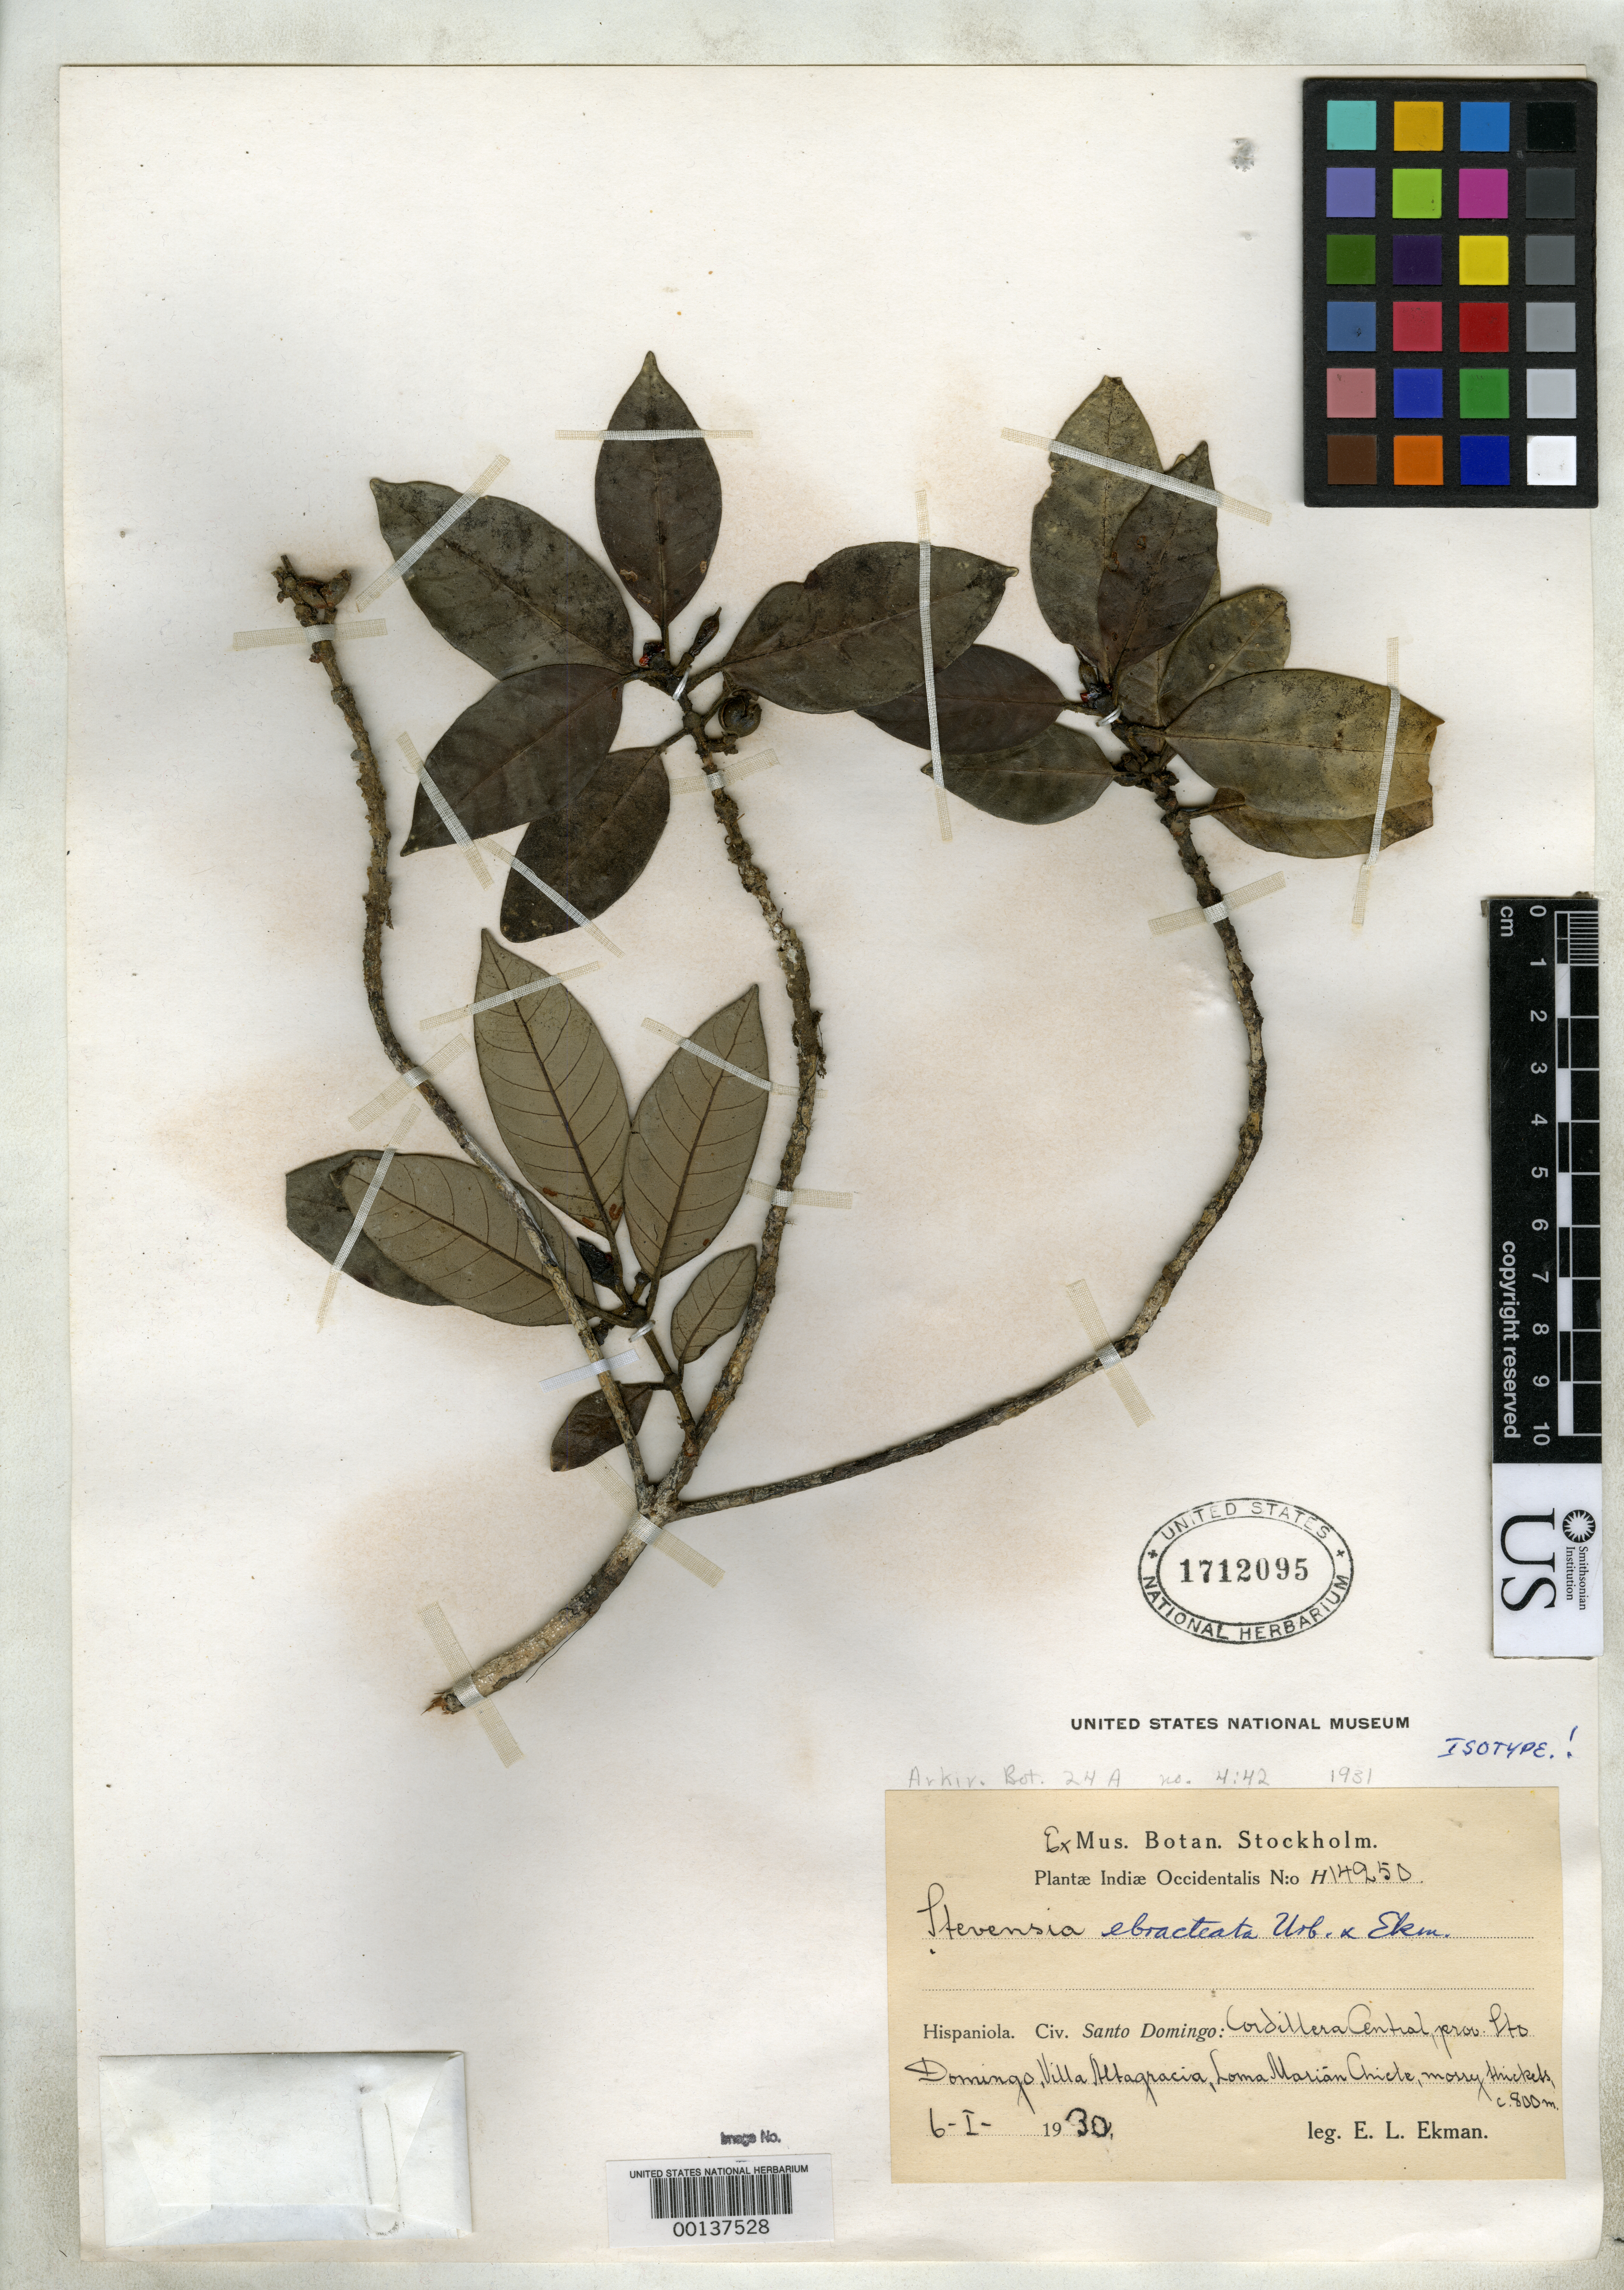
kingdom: Plantae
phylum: Tracheophyta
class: Magnoliopsida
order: Gentianales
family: Rubiaceae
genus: Stevensia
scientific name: Stevensia ebracteata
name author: Urb. & Ekman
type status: Isotype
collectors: E. L. Ekman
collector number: H 14250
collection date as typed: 06 Jan 1930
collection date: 1930-01-06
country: Cuba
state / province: Las Villas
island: Greater Antilles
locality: Santo Domingo.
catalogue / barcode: US 1712095